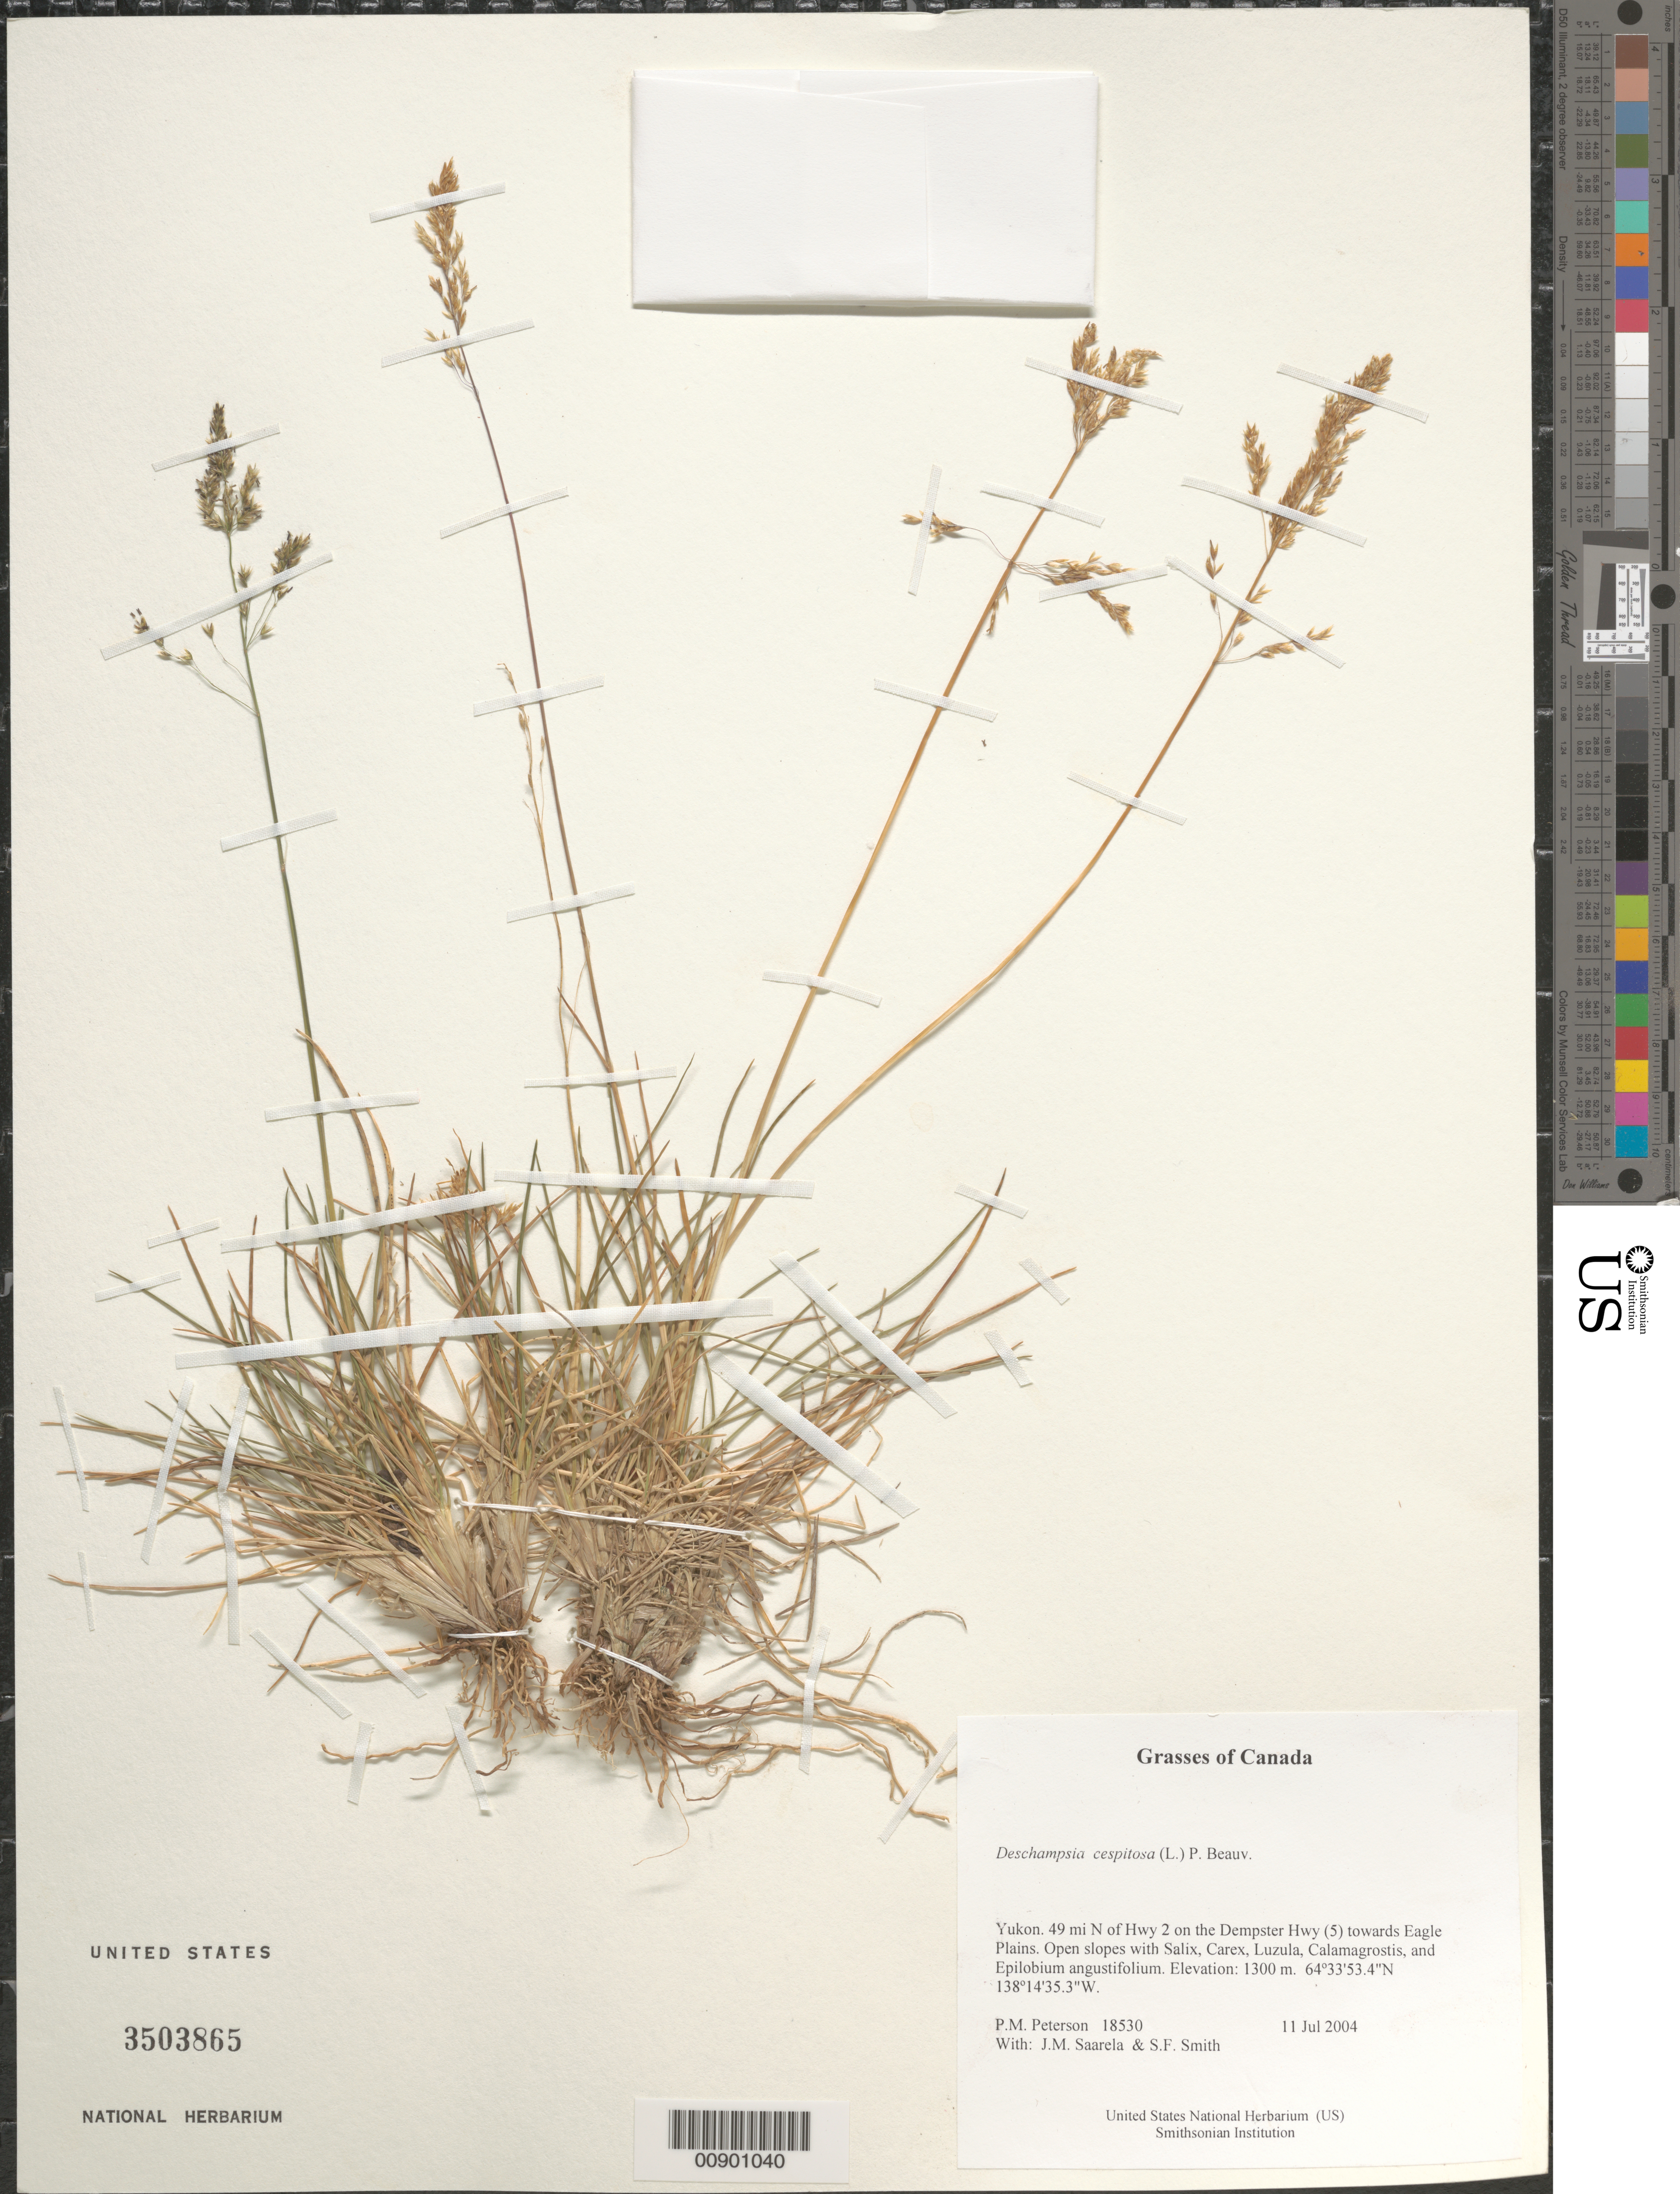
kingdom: Plantae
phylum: Tracheophyta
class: Liliopsida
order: Poales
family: Poaceae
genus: Deschampsia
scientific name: Deschampsia cespitosa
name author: (L.) P. Beauv.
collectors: P. M. Peterson, J. Saarela & S.F. Smith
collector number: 18530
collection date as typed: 11 Jul 2004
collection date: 2004-07-11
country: Canada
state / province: Yukon Territory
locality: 49 mi N of Hwy 2 on the Dempster Hwy (5) towards Eagle Plains. Open slopes with Salix, Carex, Luzula, Calamagrostis, and Epilobium angustifolium.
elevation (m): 1300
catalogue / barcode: US 3503865